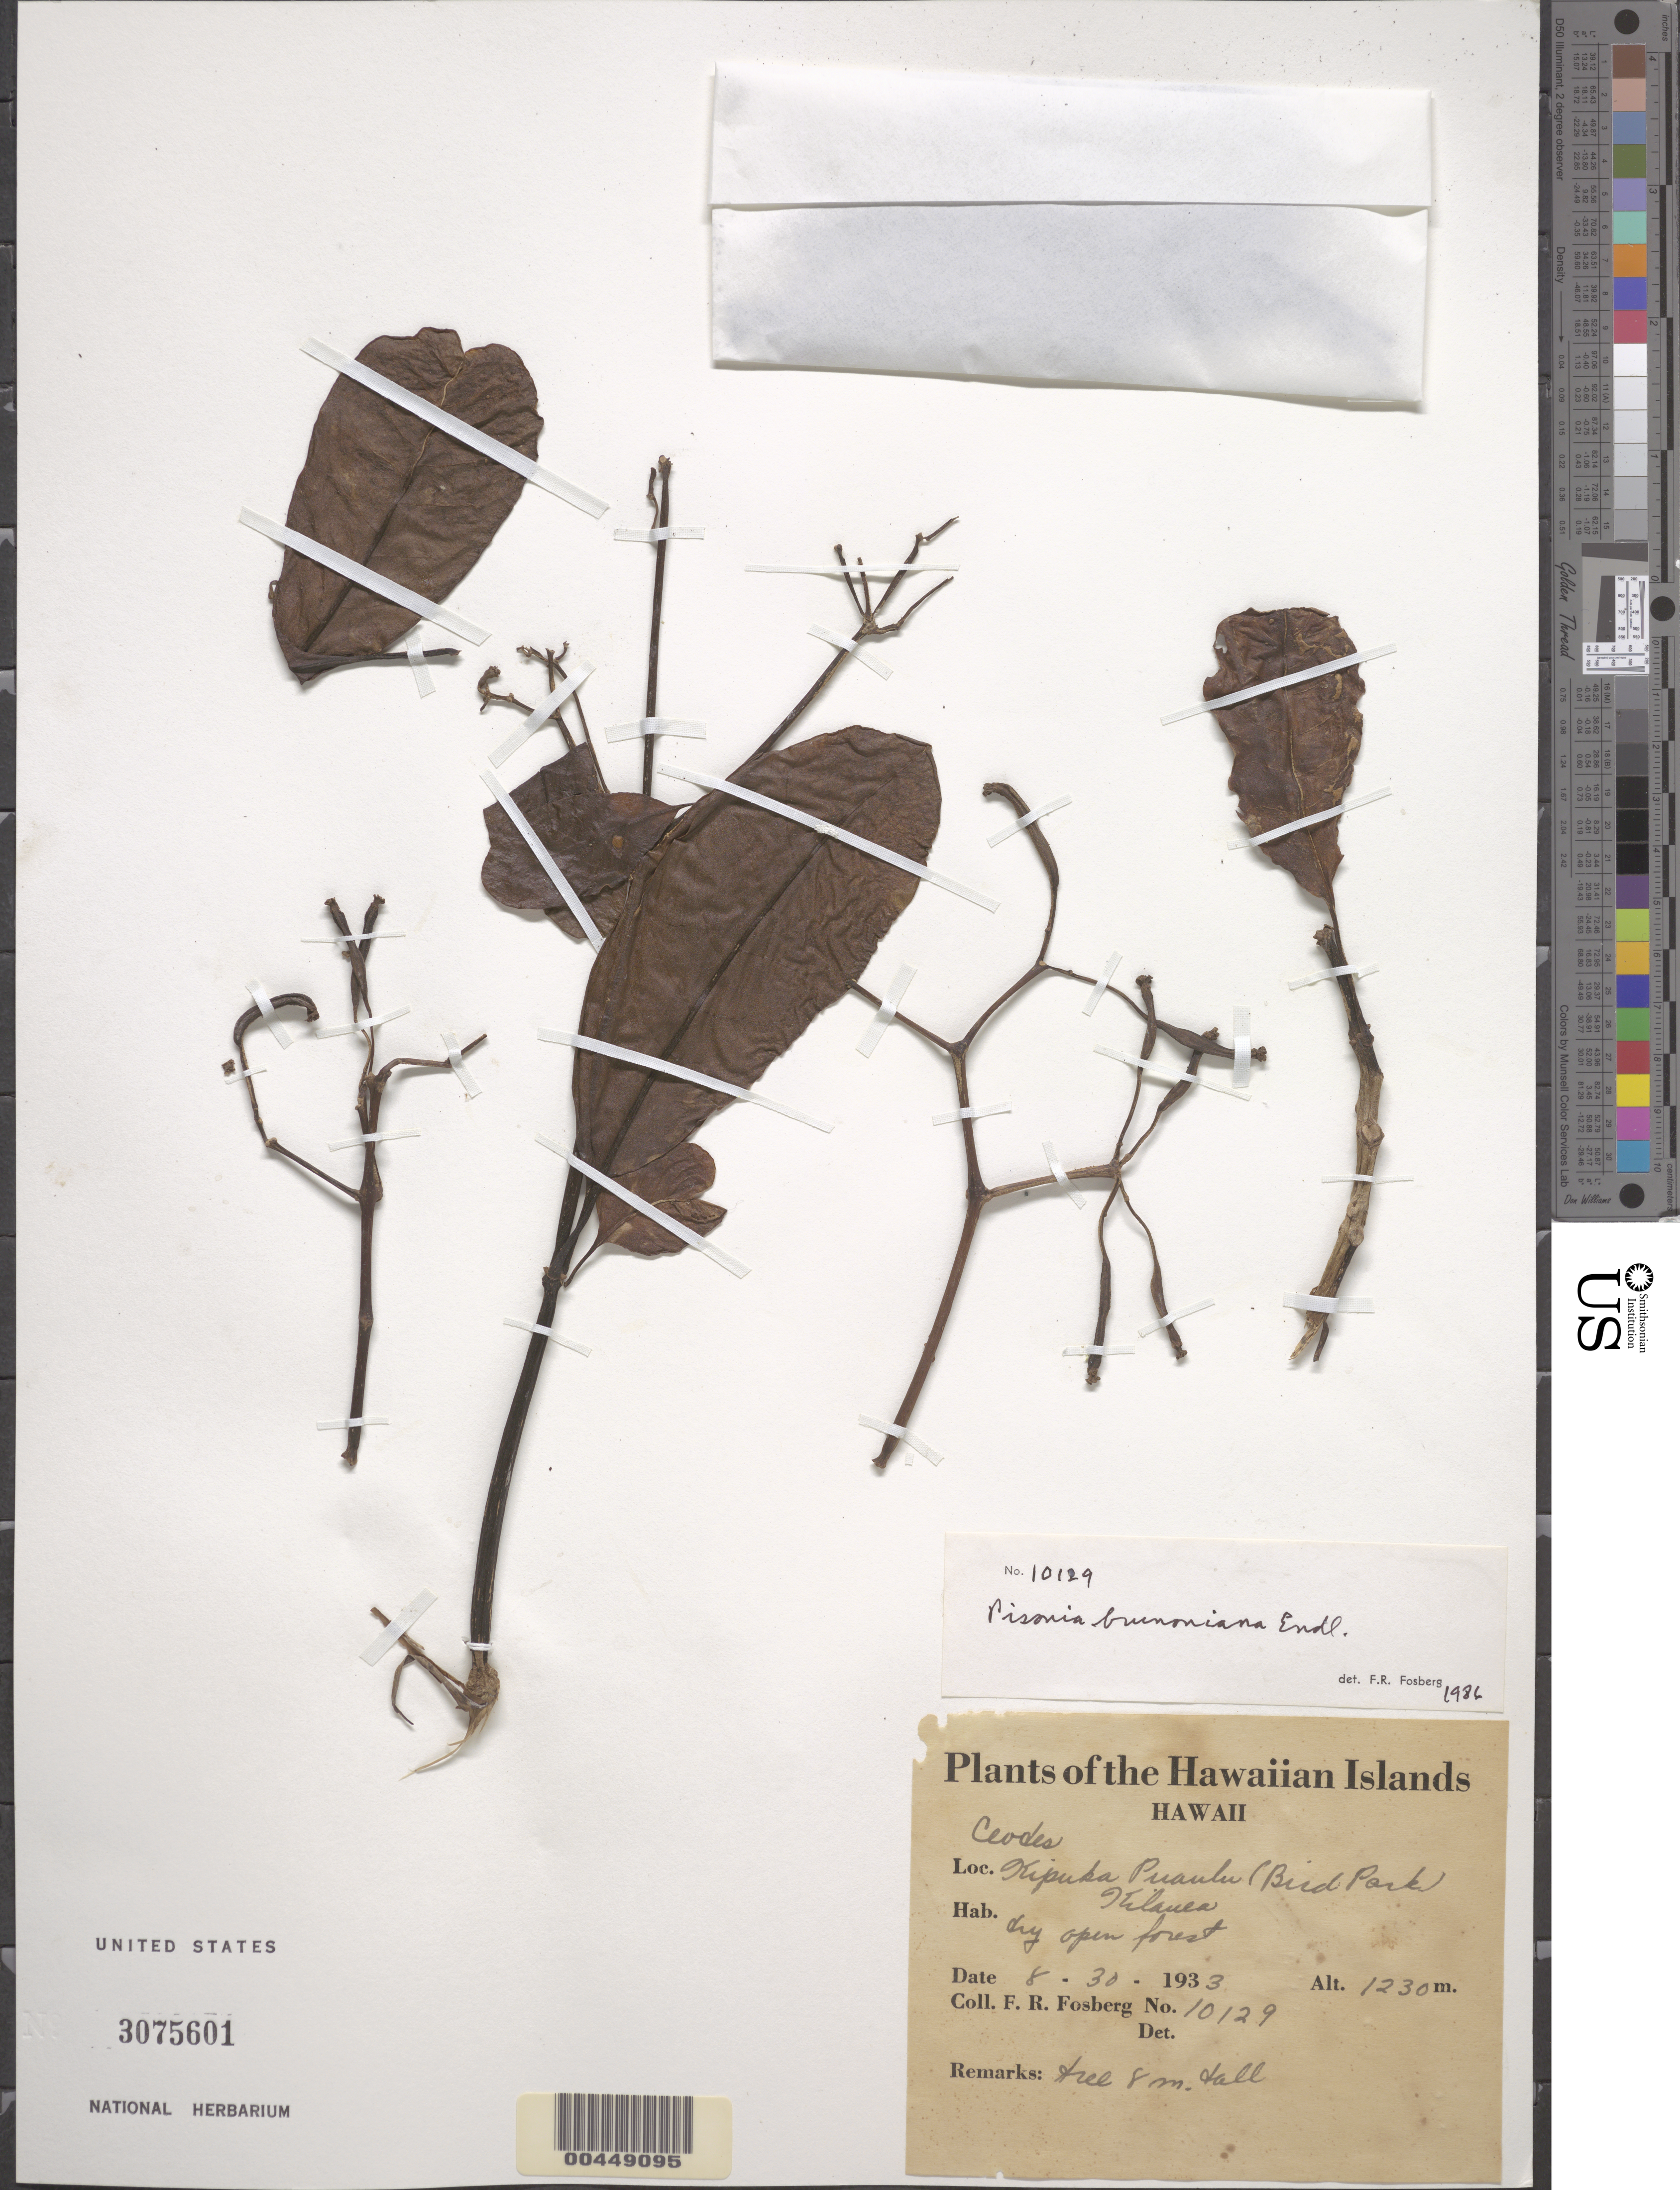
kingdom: Plantae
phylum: Tracheophyta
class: Magnoliopsida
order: Caryophyllales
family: Nyctaginaceae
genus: Ceodes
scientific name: Ceodes brunoniana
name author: (Endl.) Skottsb.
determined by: Wagner, W. L., (BOT), Smithsonian Institution - National Museum of Natural History (UNITED STATES)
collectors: F. R. Fosberg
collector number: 10129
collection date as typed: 30 Aug 1933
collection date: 1933-08-30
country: United States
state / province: Hawaii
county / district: Hawaii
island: Hawaii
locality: Kipuka Puaulu (Bird Park), Kilauea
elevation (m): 1230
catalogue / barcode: US 3075601